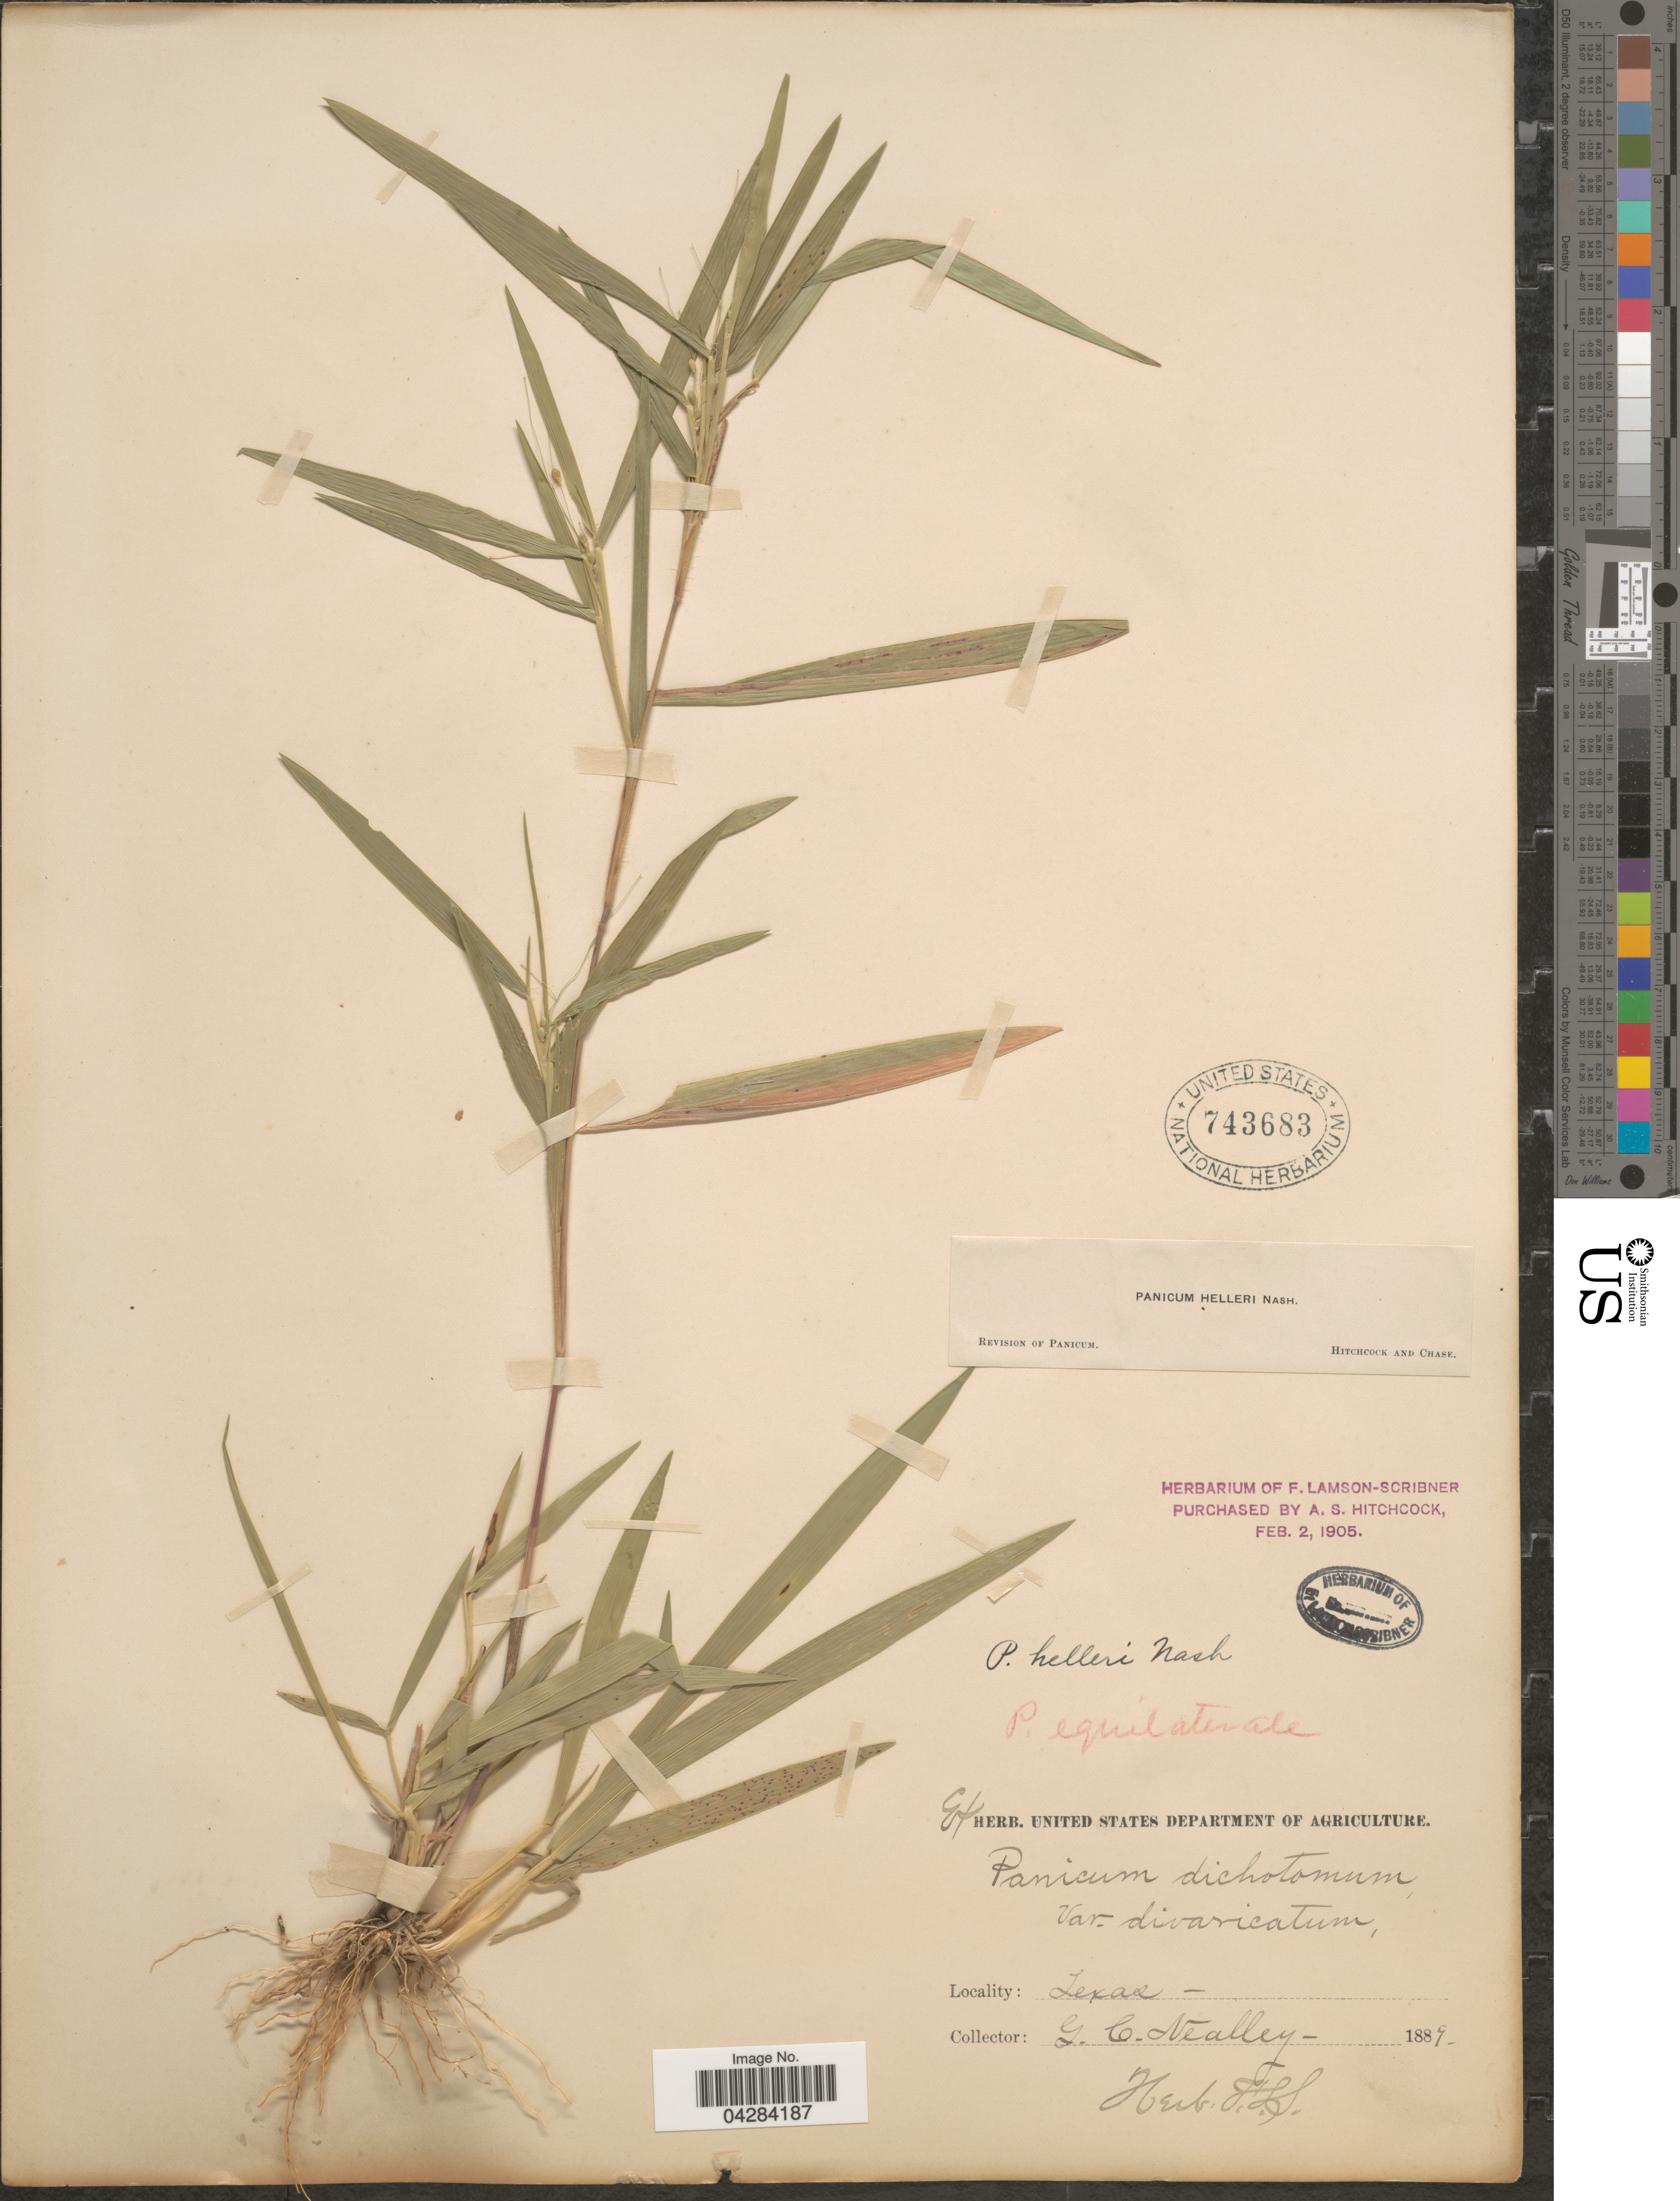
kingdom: Plantae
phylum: Tracheophyta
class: Liliopsida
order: Poales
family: Poaceae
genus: Dichanthelium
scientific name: Dichanthelium oligosanthes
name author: (Schult.) Gould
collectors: G. C. Nealley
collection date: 1889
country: United States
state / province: Texas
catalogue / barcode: US 743683